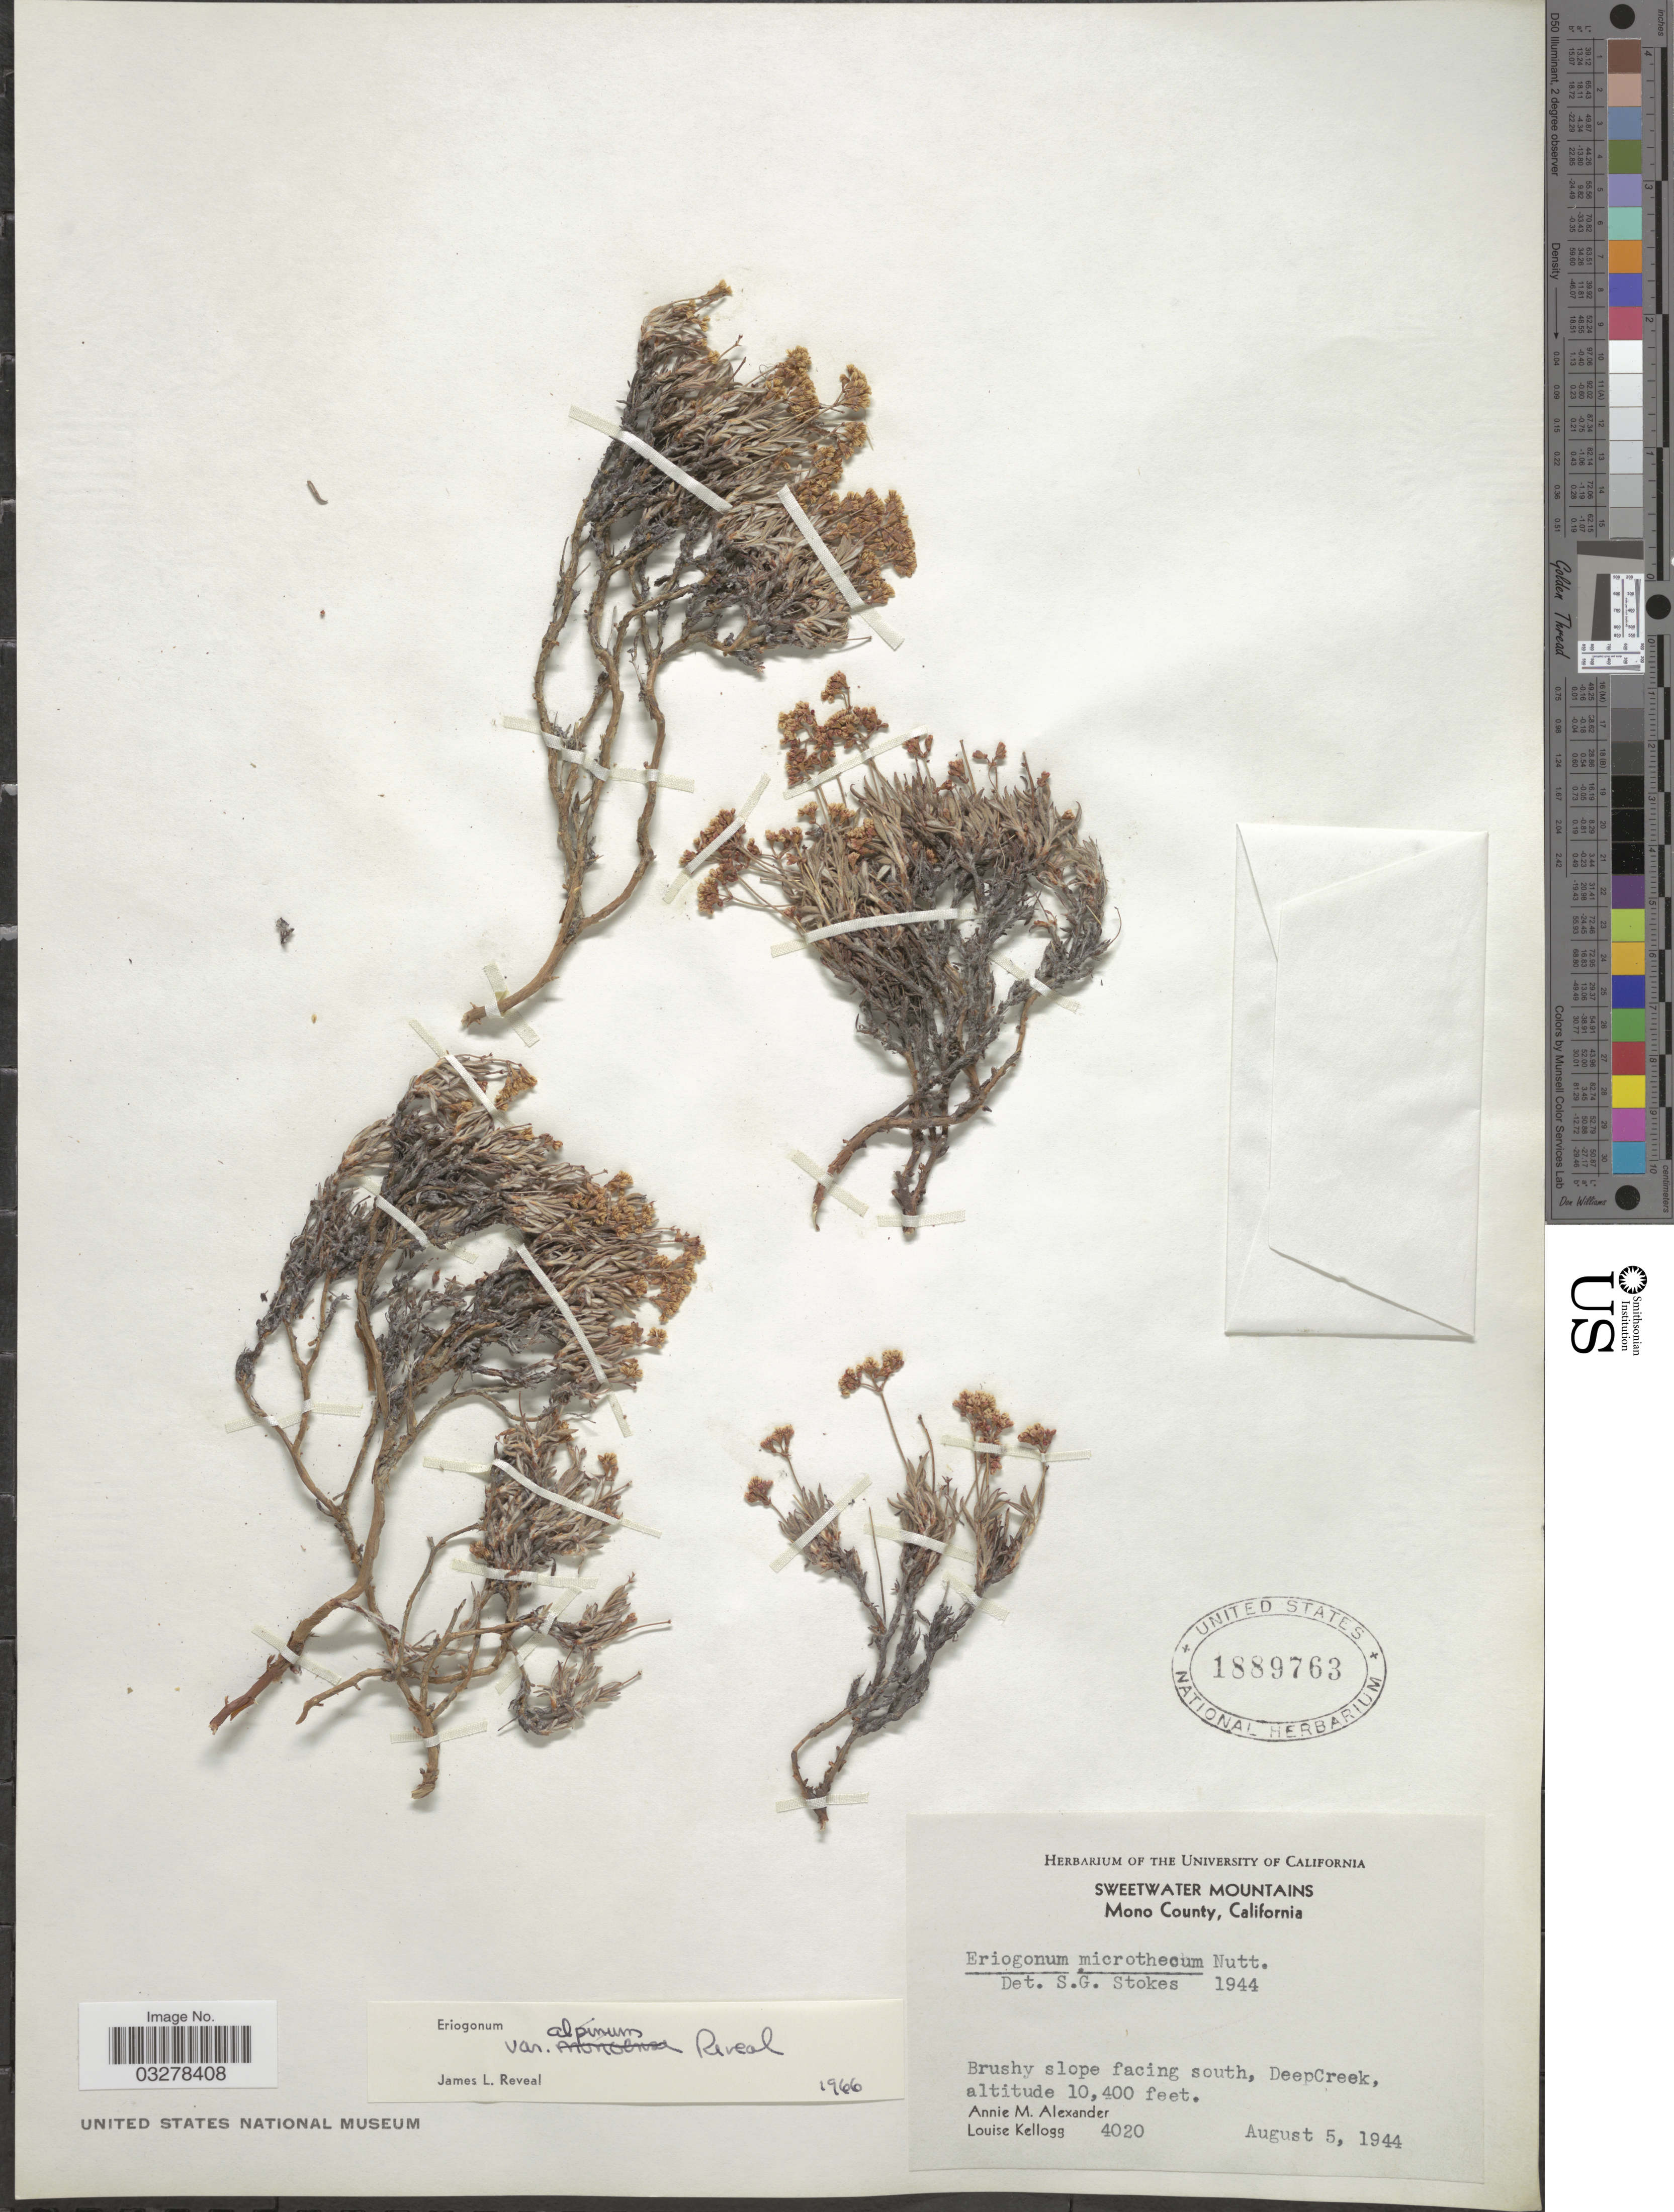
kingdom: Plantae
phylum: Tracheophyta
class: Magnoliopsida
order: Caryophyllales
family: Polygonaceae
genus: Eriogonum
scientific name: Eriogonum microtheca var. alpinum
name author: Reveal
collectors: A. M. Alexander & L. Kellogg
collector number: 4020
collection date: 1944-08-05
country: United States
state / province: California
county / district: Mono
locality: Sweetwater Mountains. Mono County. Brushy slope facing south, DeepCreek.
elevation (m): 3170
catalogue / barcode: US 1889763